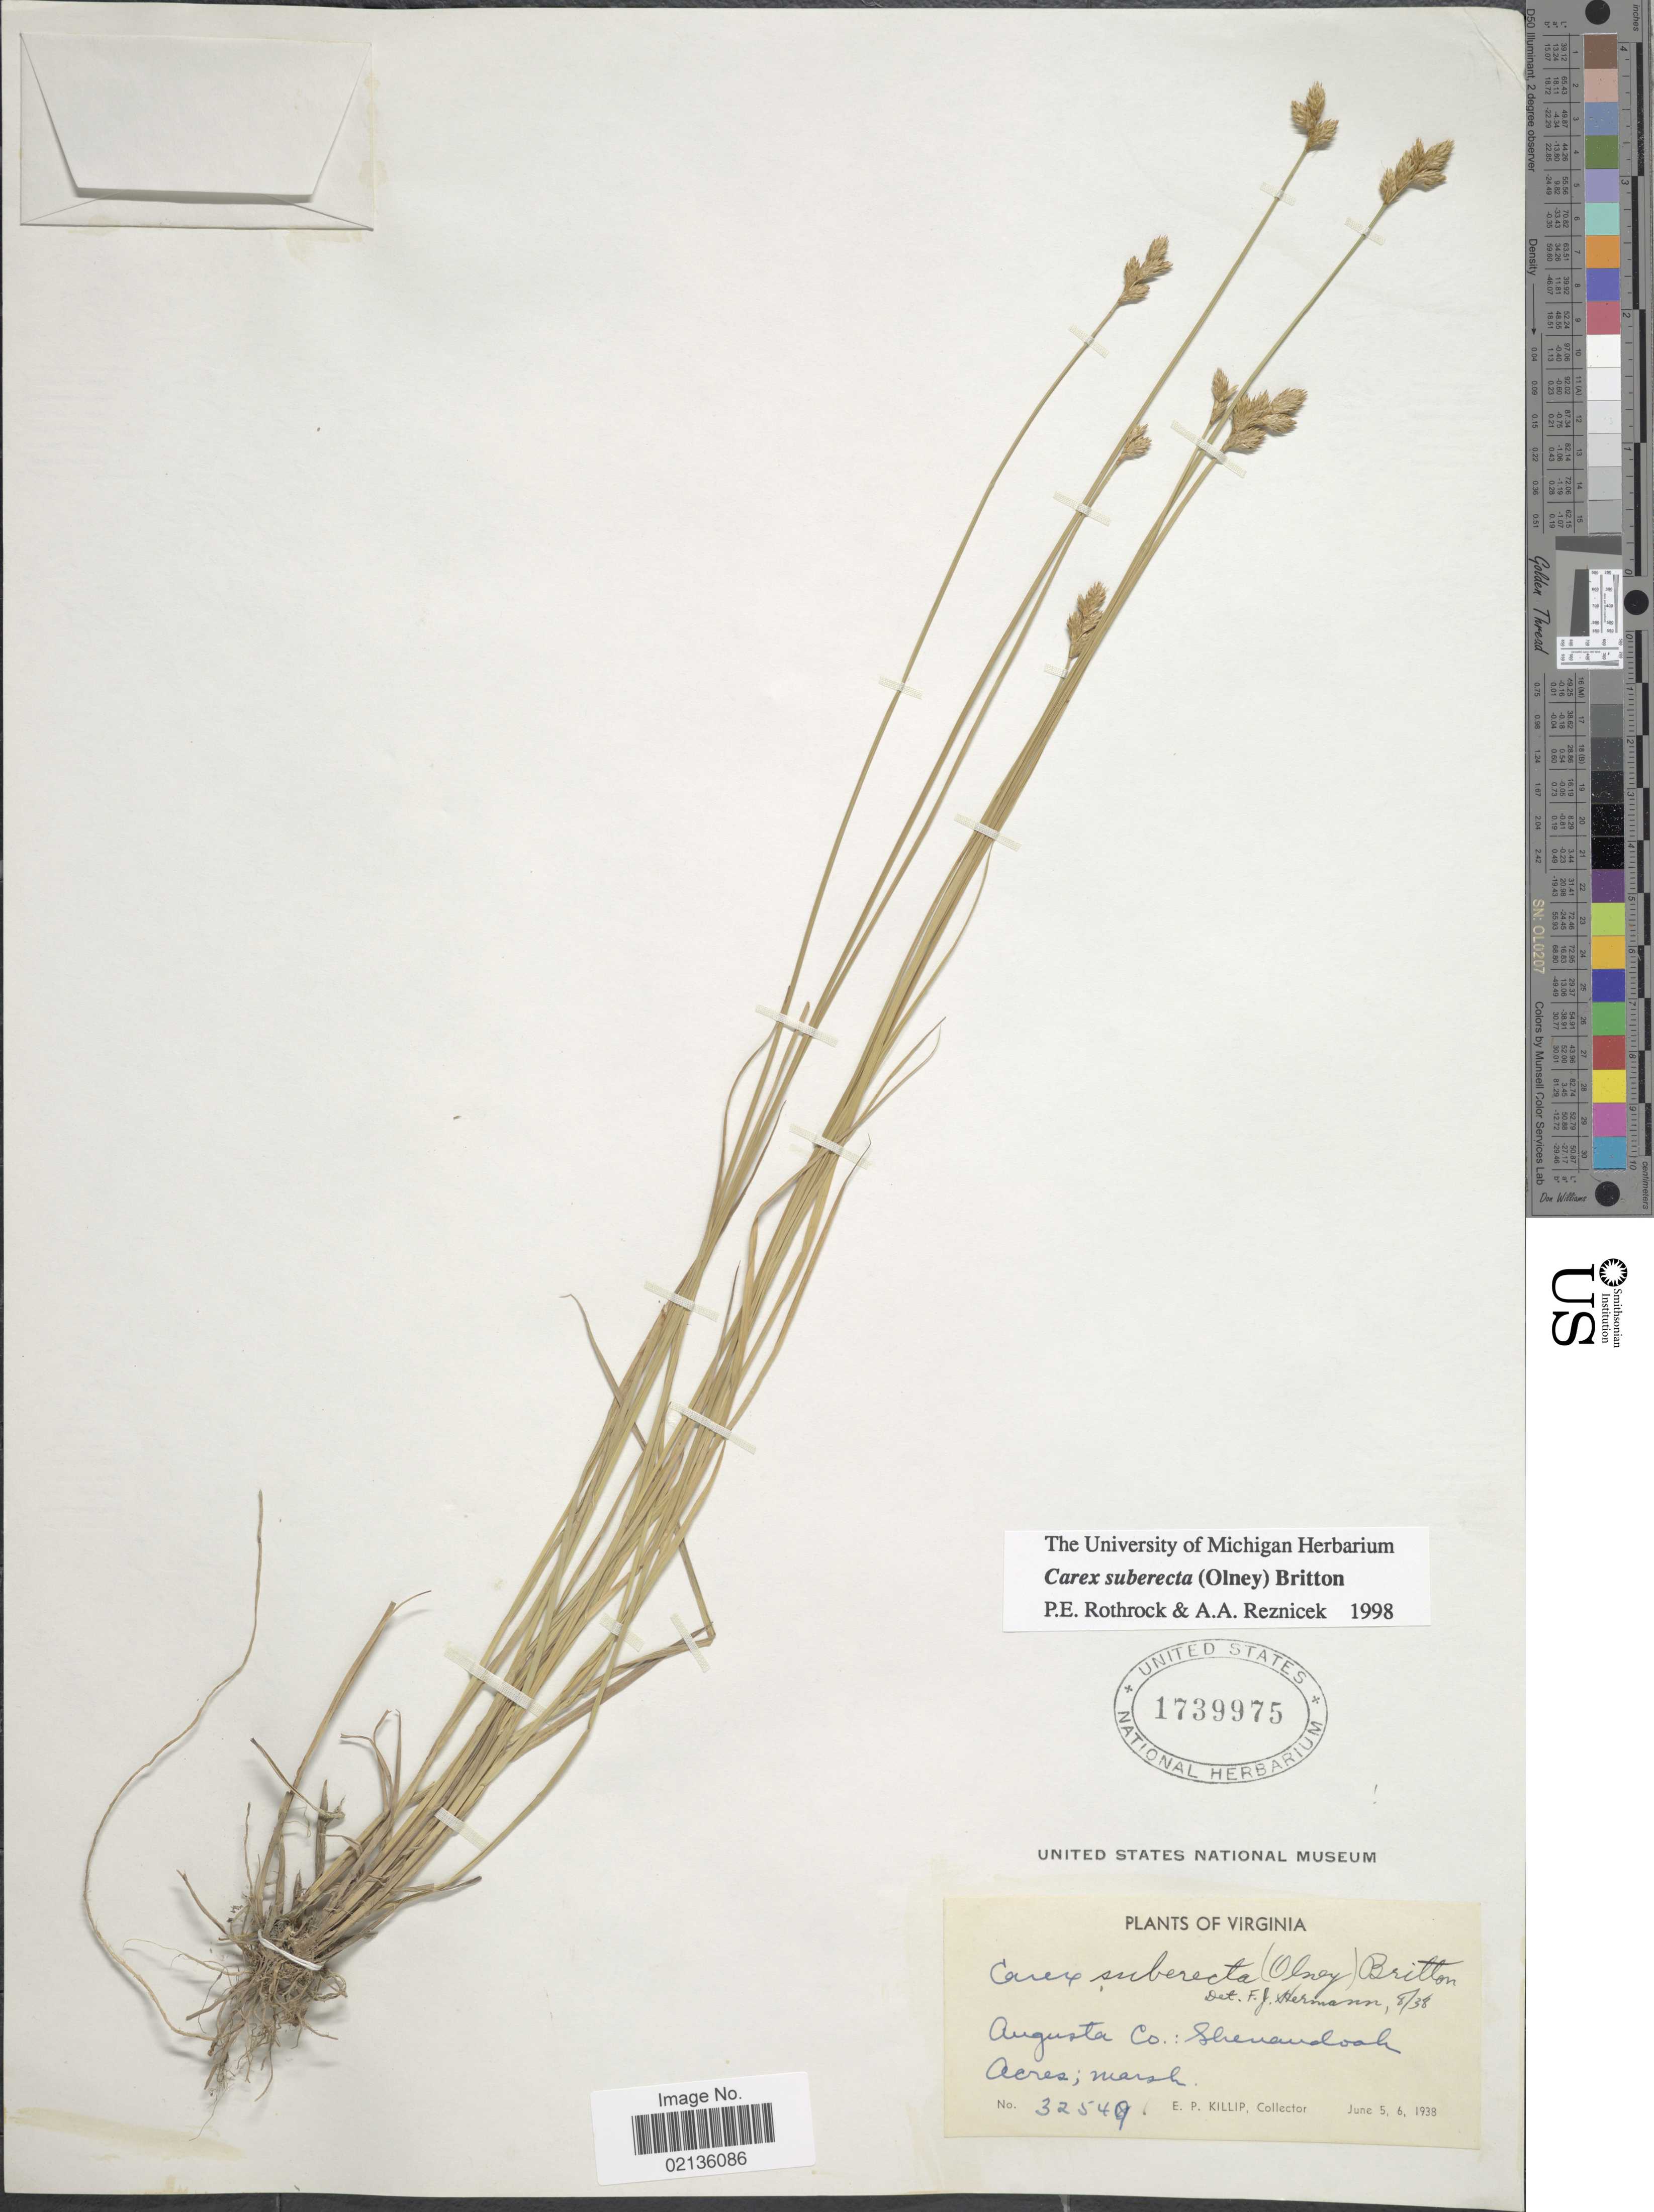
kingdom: Plantae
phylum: Tracheophyta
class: Liliopsida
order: Poales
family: Cyperaceae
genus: Carex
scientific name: Carex suberecta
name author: (Olney) Britton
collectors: E. P. Killip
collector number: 32549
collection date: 1938-06-05/1938-06-06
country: United States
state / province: Virginia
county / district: Augusta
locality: Augusta Co.: Shenandoah Acres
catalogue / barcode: US 1739975